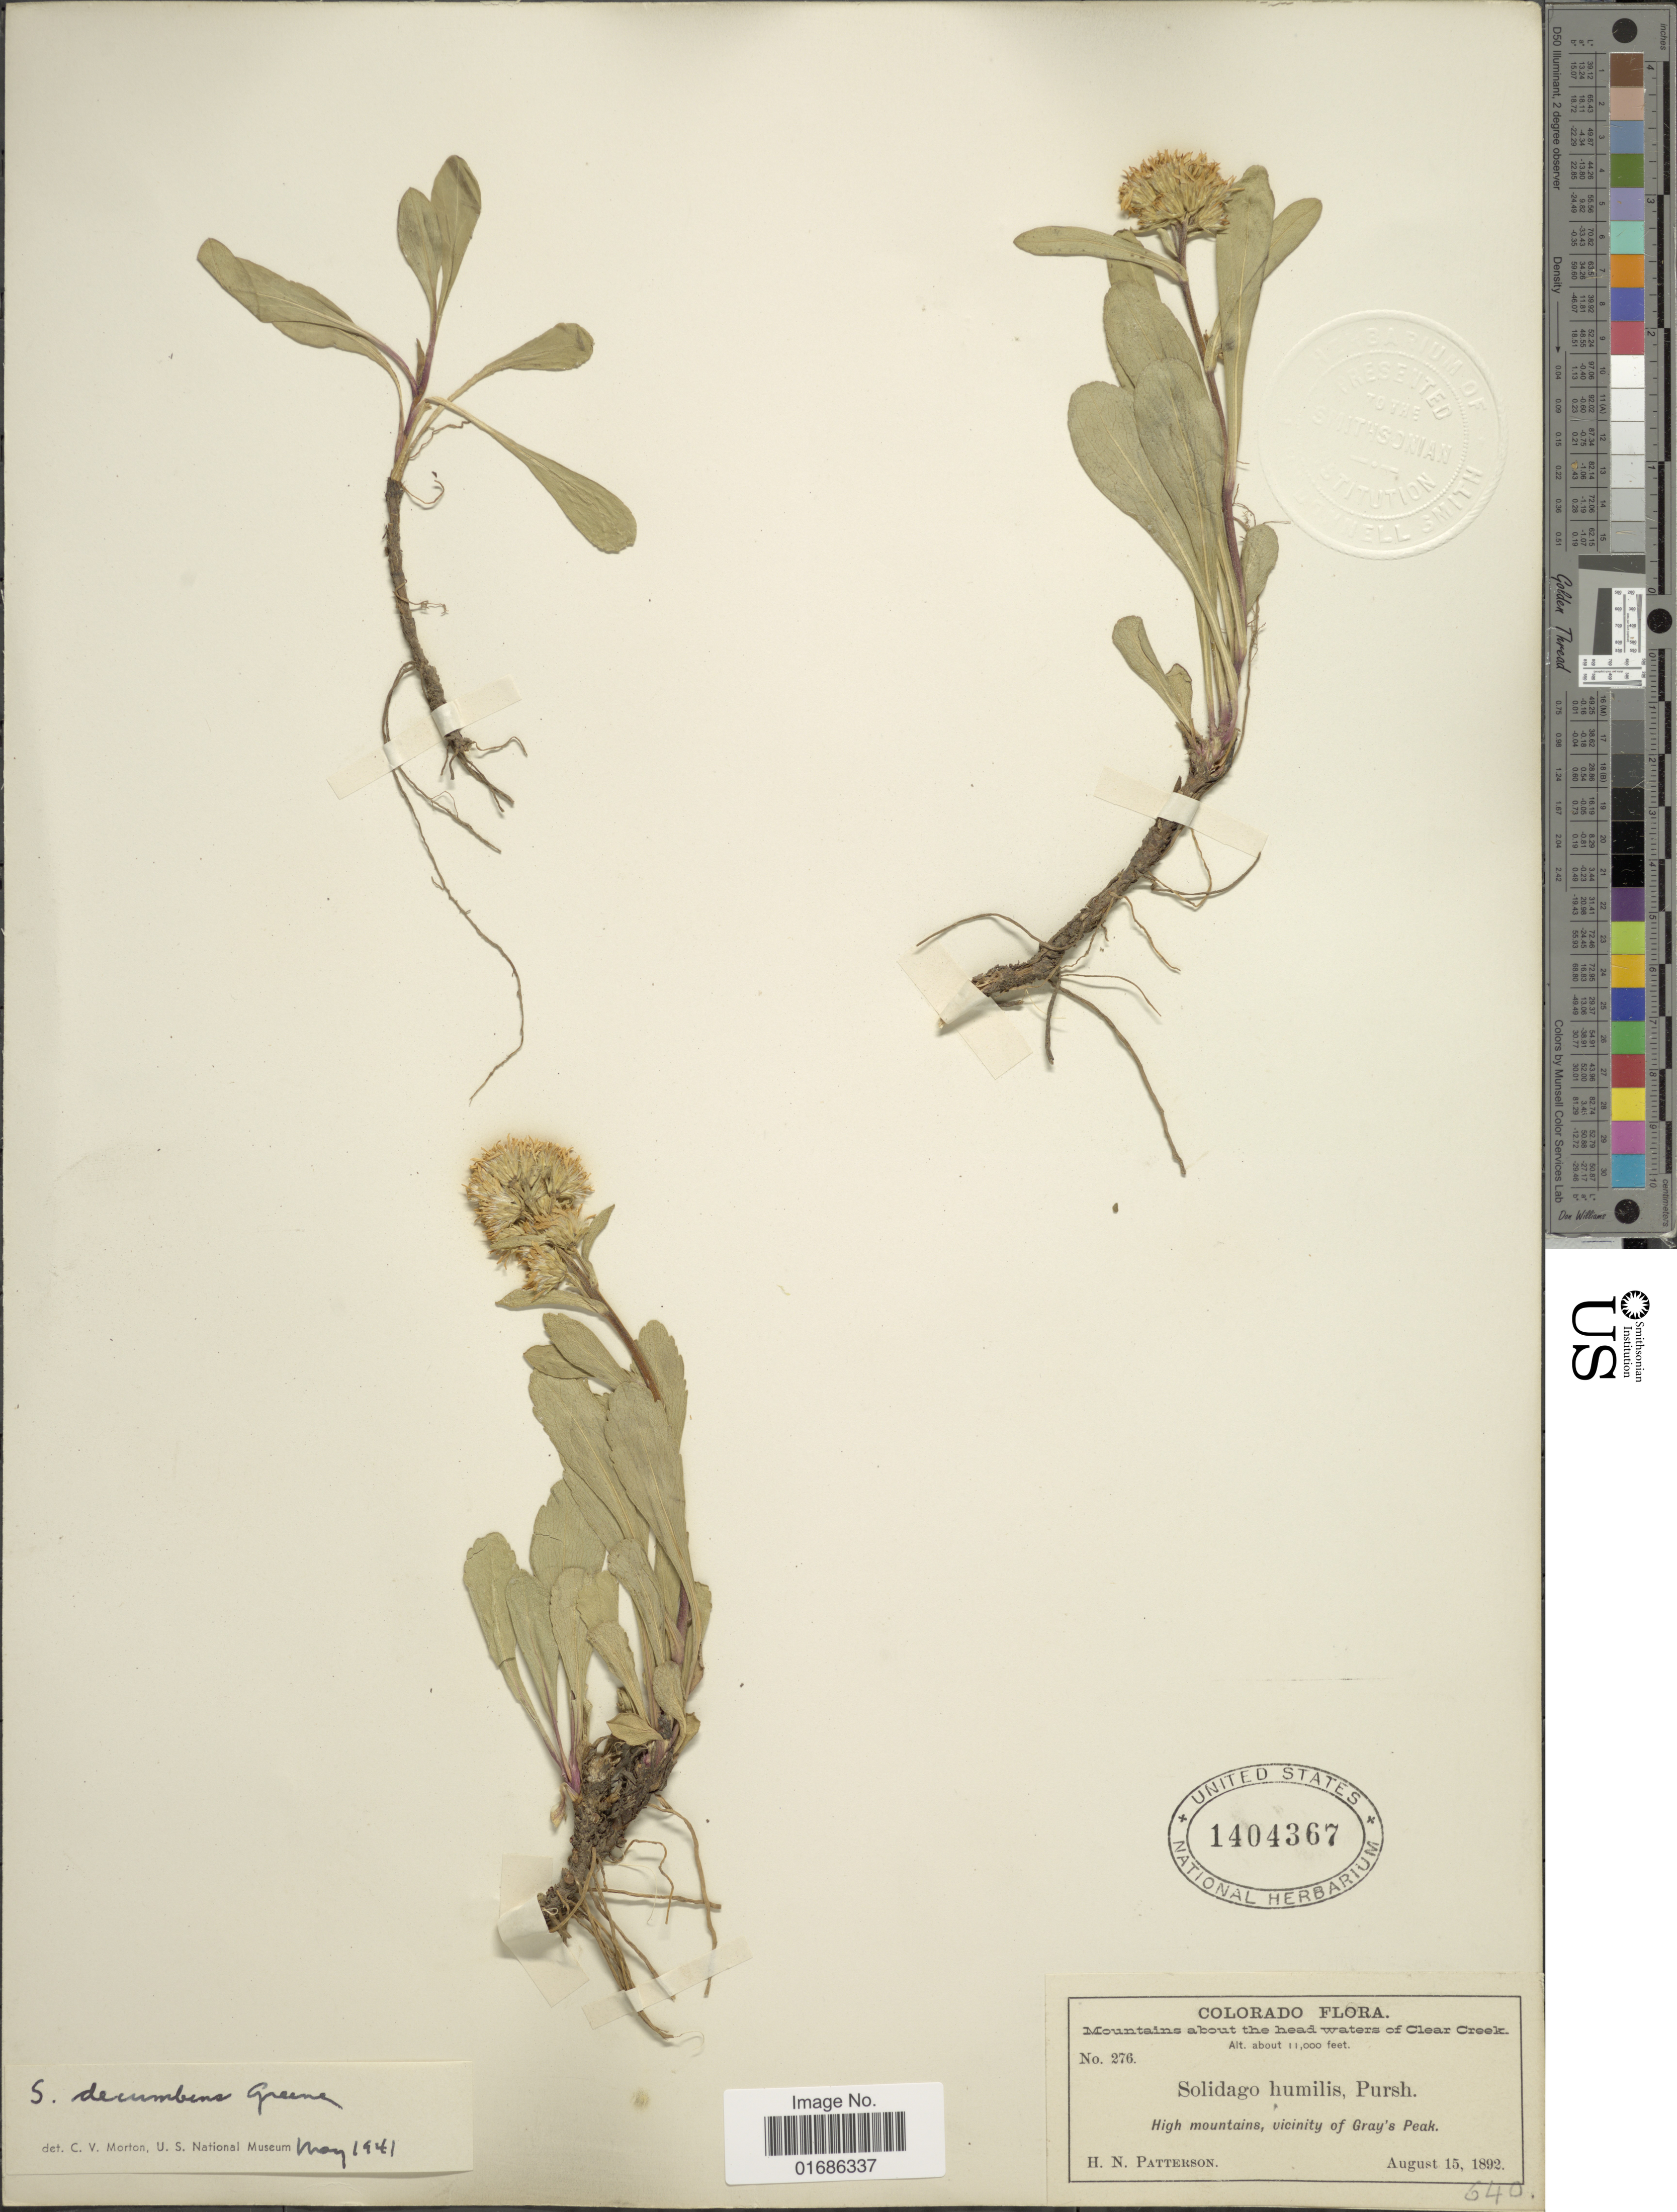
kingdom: Plantae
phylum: Tracheophyta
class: Magnoliopsida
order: Asterales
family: Asteraceae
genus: Solidago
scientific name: Solidago decumbens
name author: Greene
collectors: H. N. Patterson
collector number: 276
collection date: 1892-08-15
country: United States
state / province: Colorado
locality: Huigh mountains, vicinity of Gray's Peak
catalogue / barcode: US 1404367